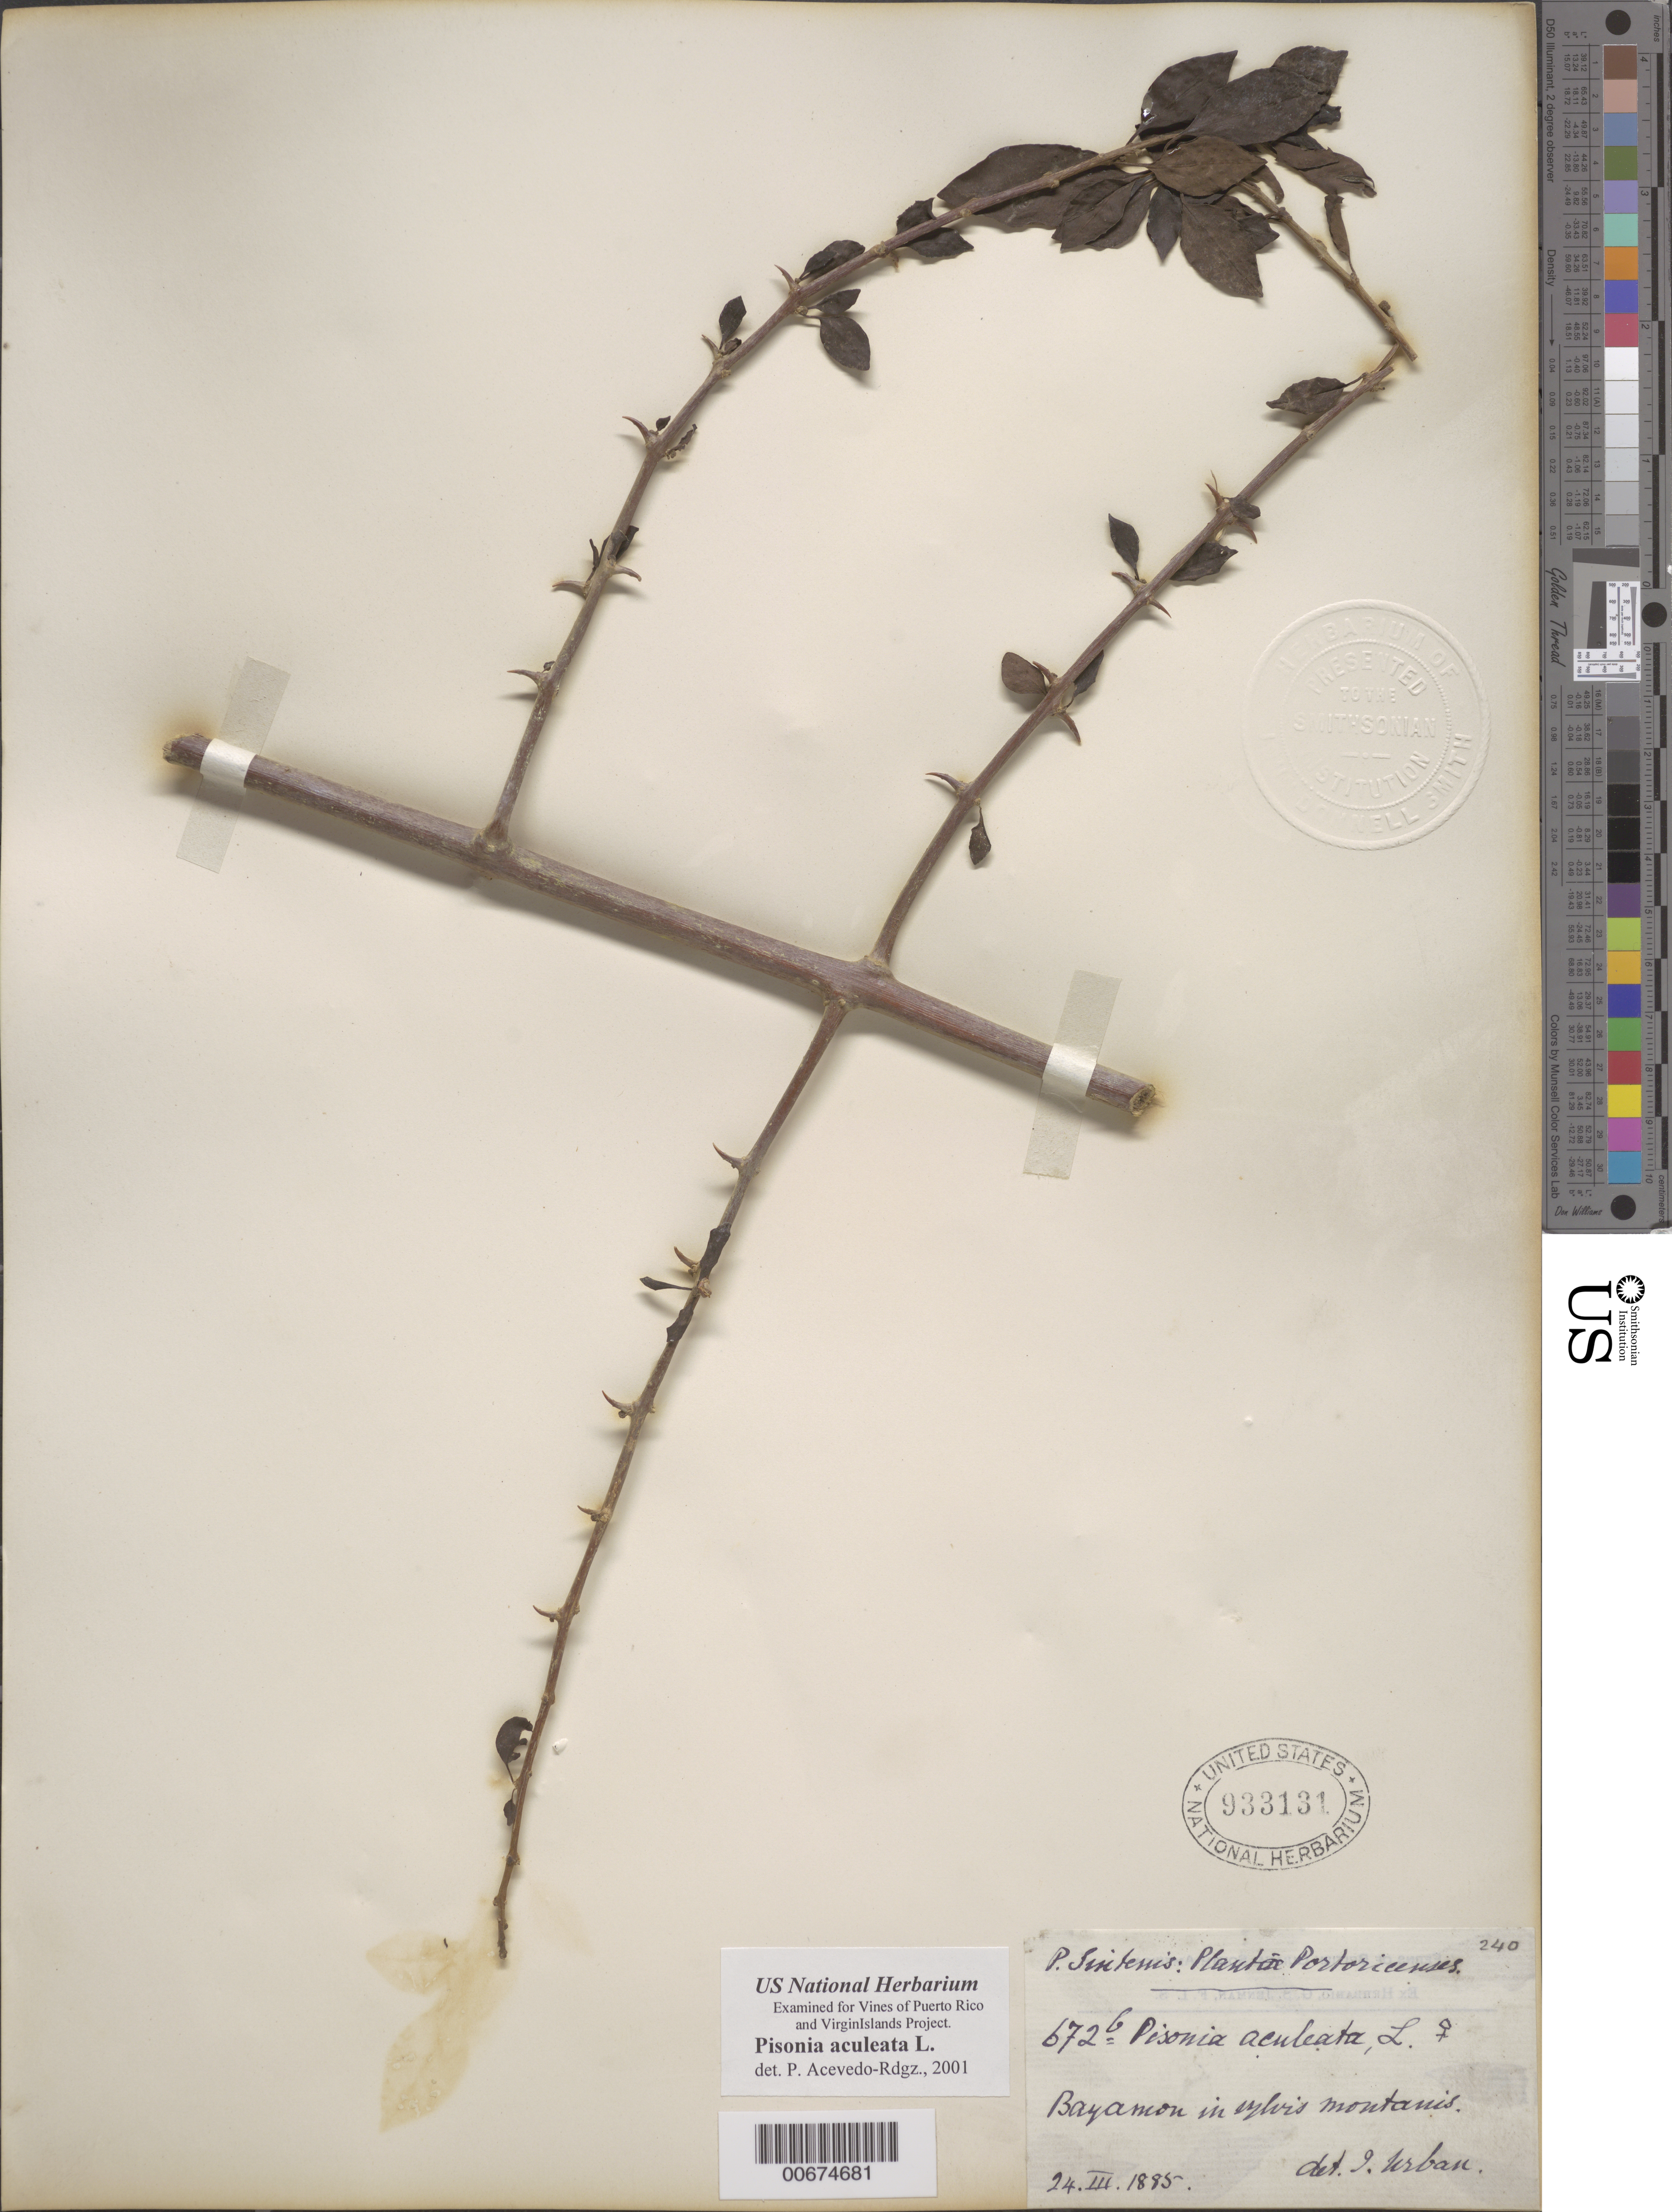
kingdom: Plantae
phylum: Tracheophyta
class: Magnoliopsida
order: Caryophyllales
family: Nyctaginaceae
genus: Pisonia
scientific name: Pisonia aculeata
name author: L.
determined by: Acevedo-Rodríguez, P., (BOT), Smithsonian Institution - National Museum of Natural History (UNITED STATES)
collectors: P. Sintenis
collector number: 672b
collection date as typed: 24 Mar 1885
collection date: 1885-03-24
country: Puerto Rico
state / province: Bayamón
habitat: in sylvis montanis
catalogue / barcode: US 933131